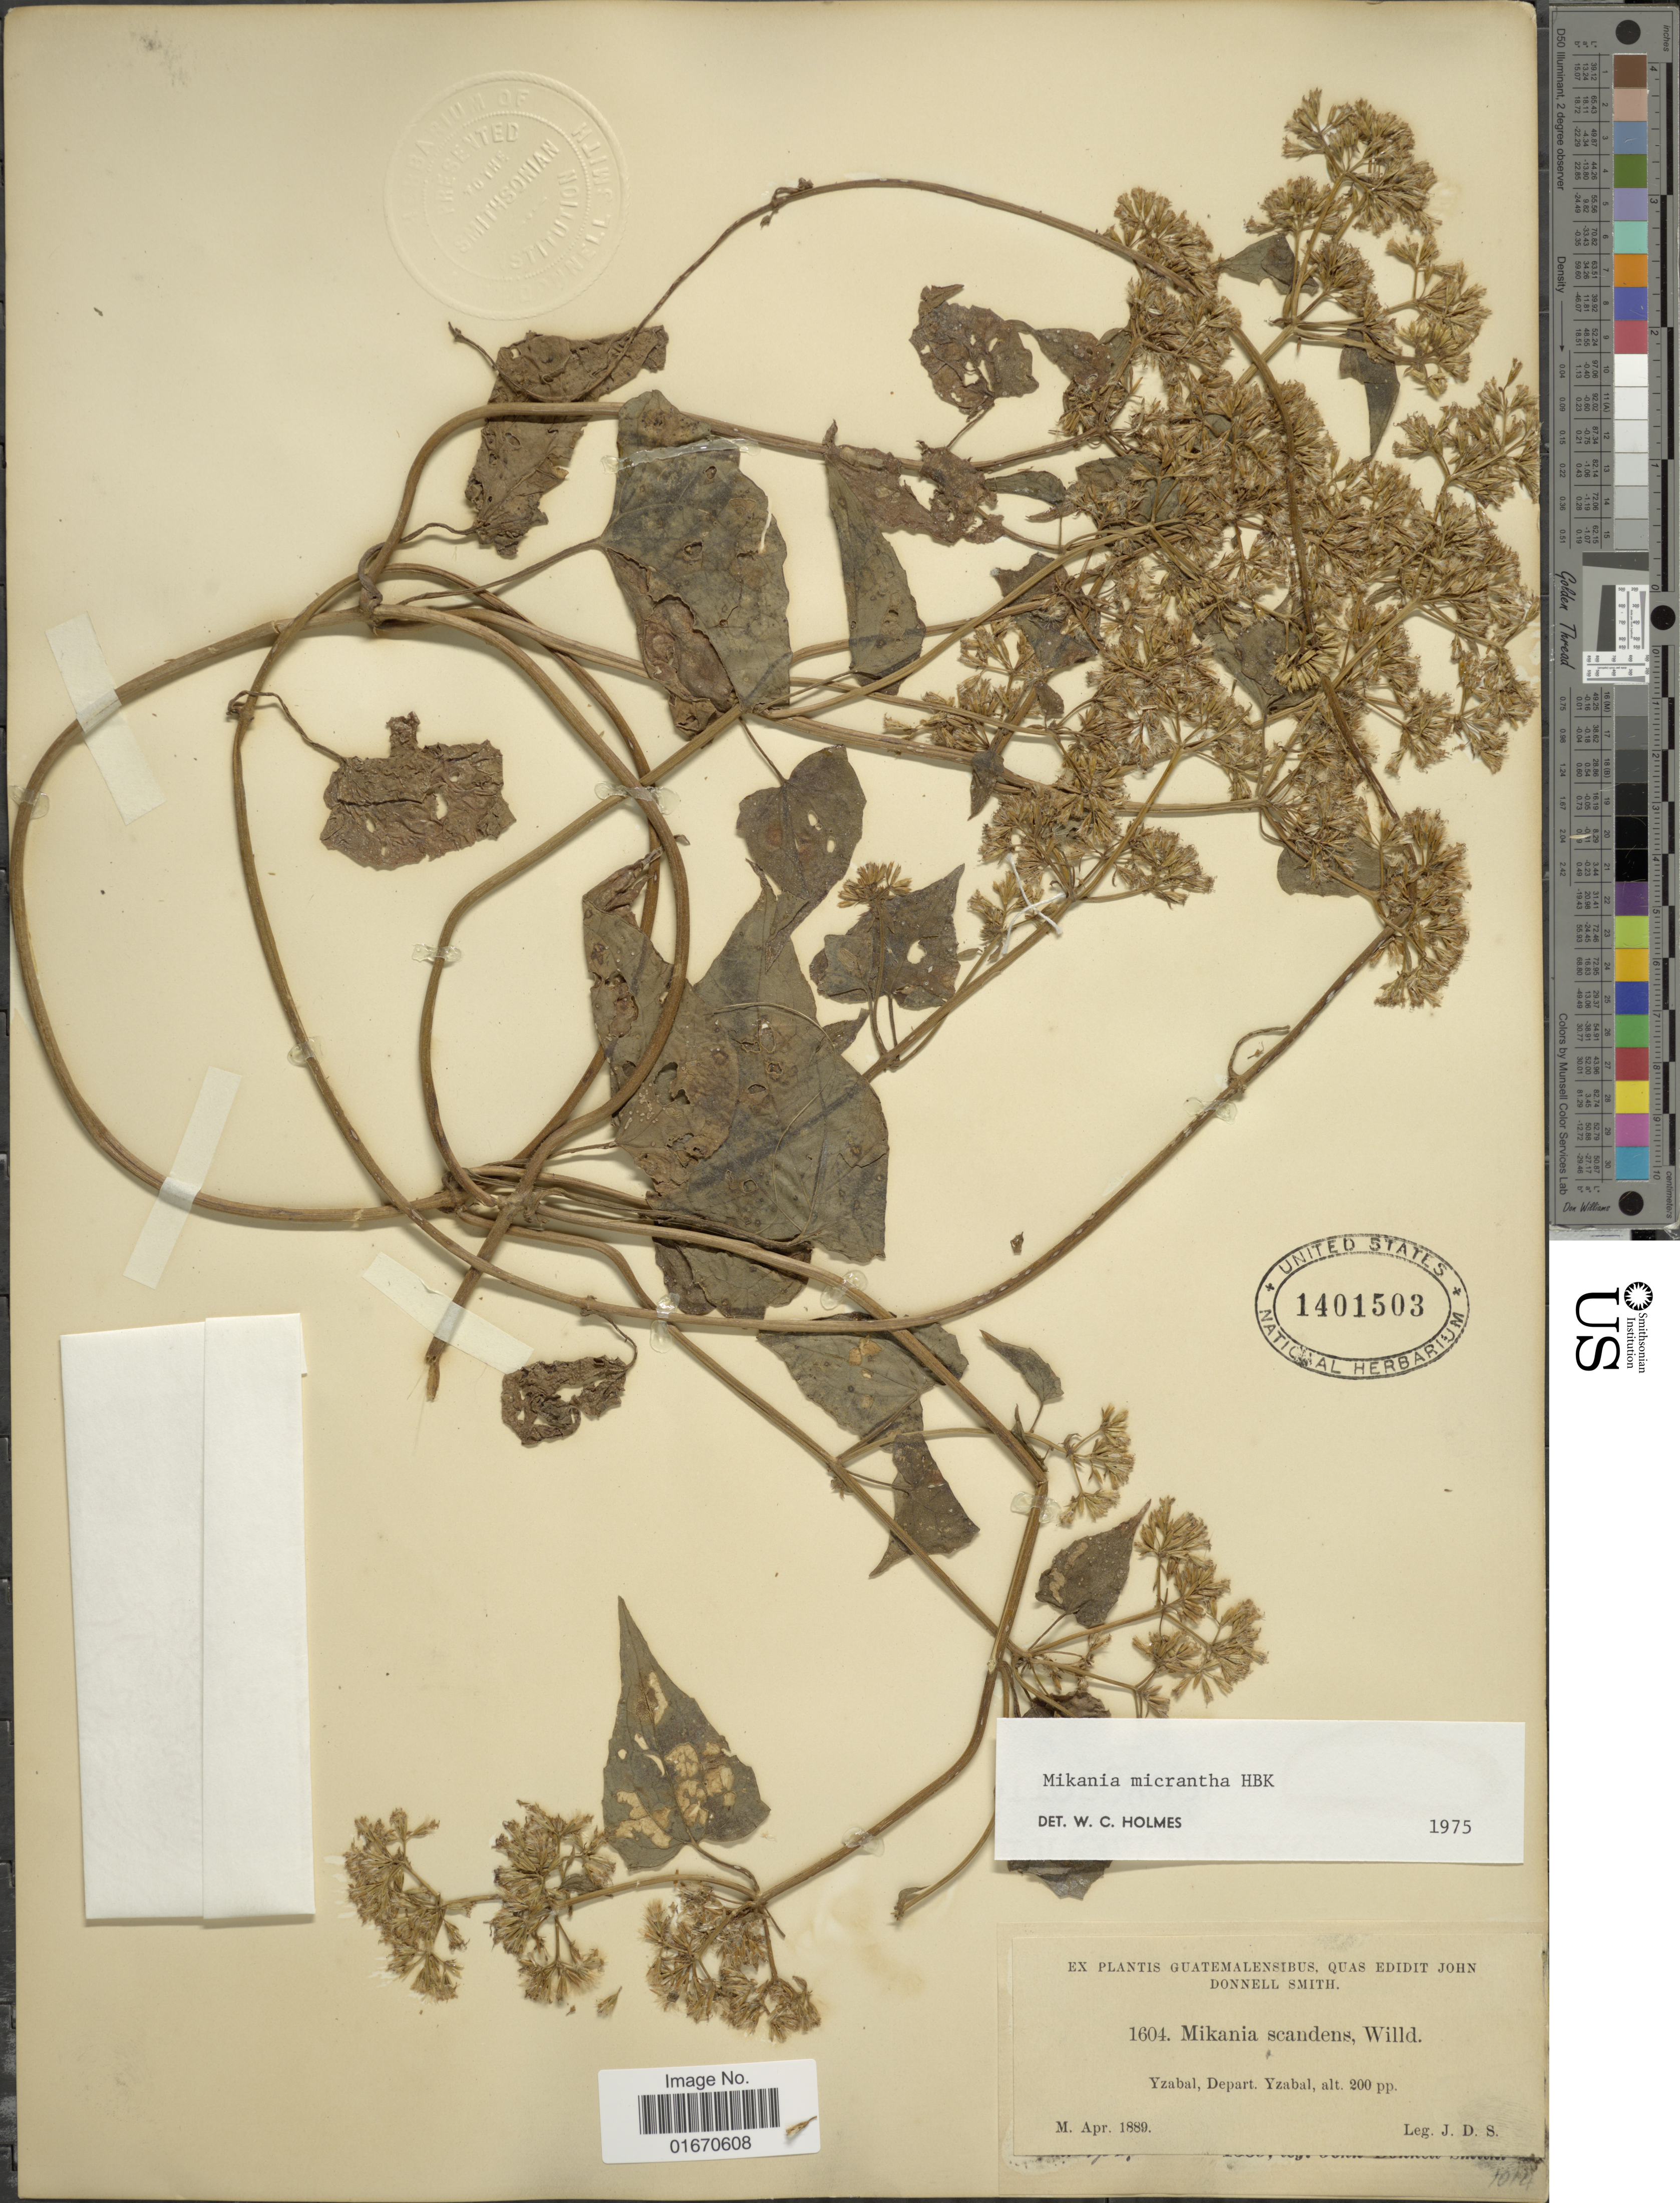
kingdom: Plantae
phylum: Tracheophyta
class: Magnoliopsida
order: Asterales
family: Asteraceae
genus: Mikania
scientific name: Mikania micrantha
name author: Kunth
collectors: J. Donnell Smith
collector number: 1604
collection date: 1889-04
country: Guatemala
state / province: Izabal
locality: Depart. Yzabal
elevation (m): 61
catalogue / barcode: US 1401503